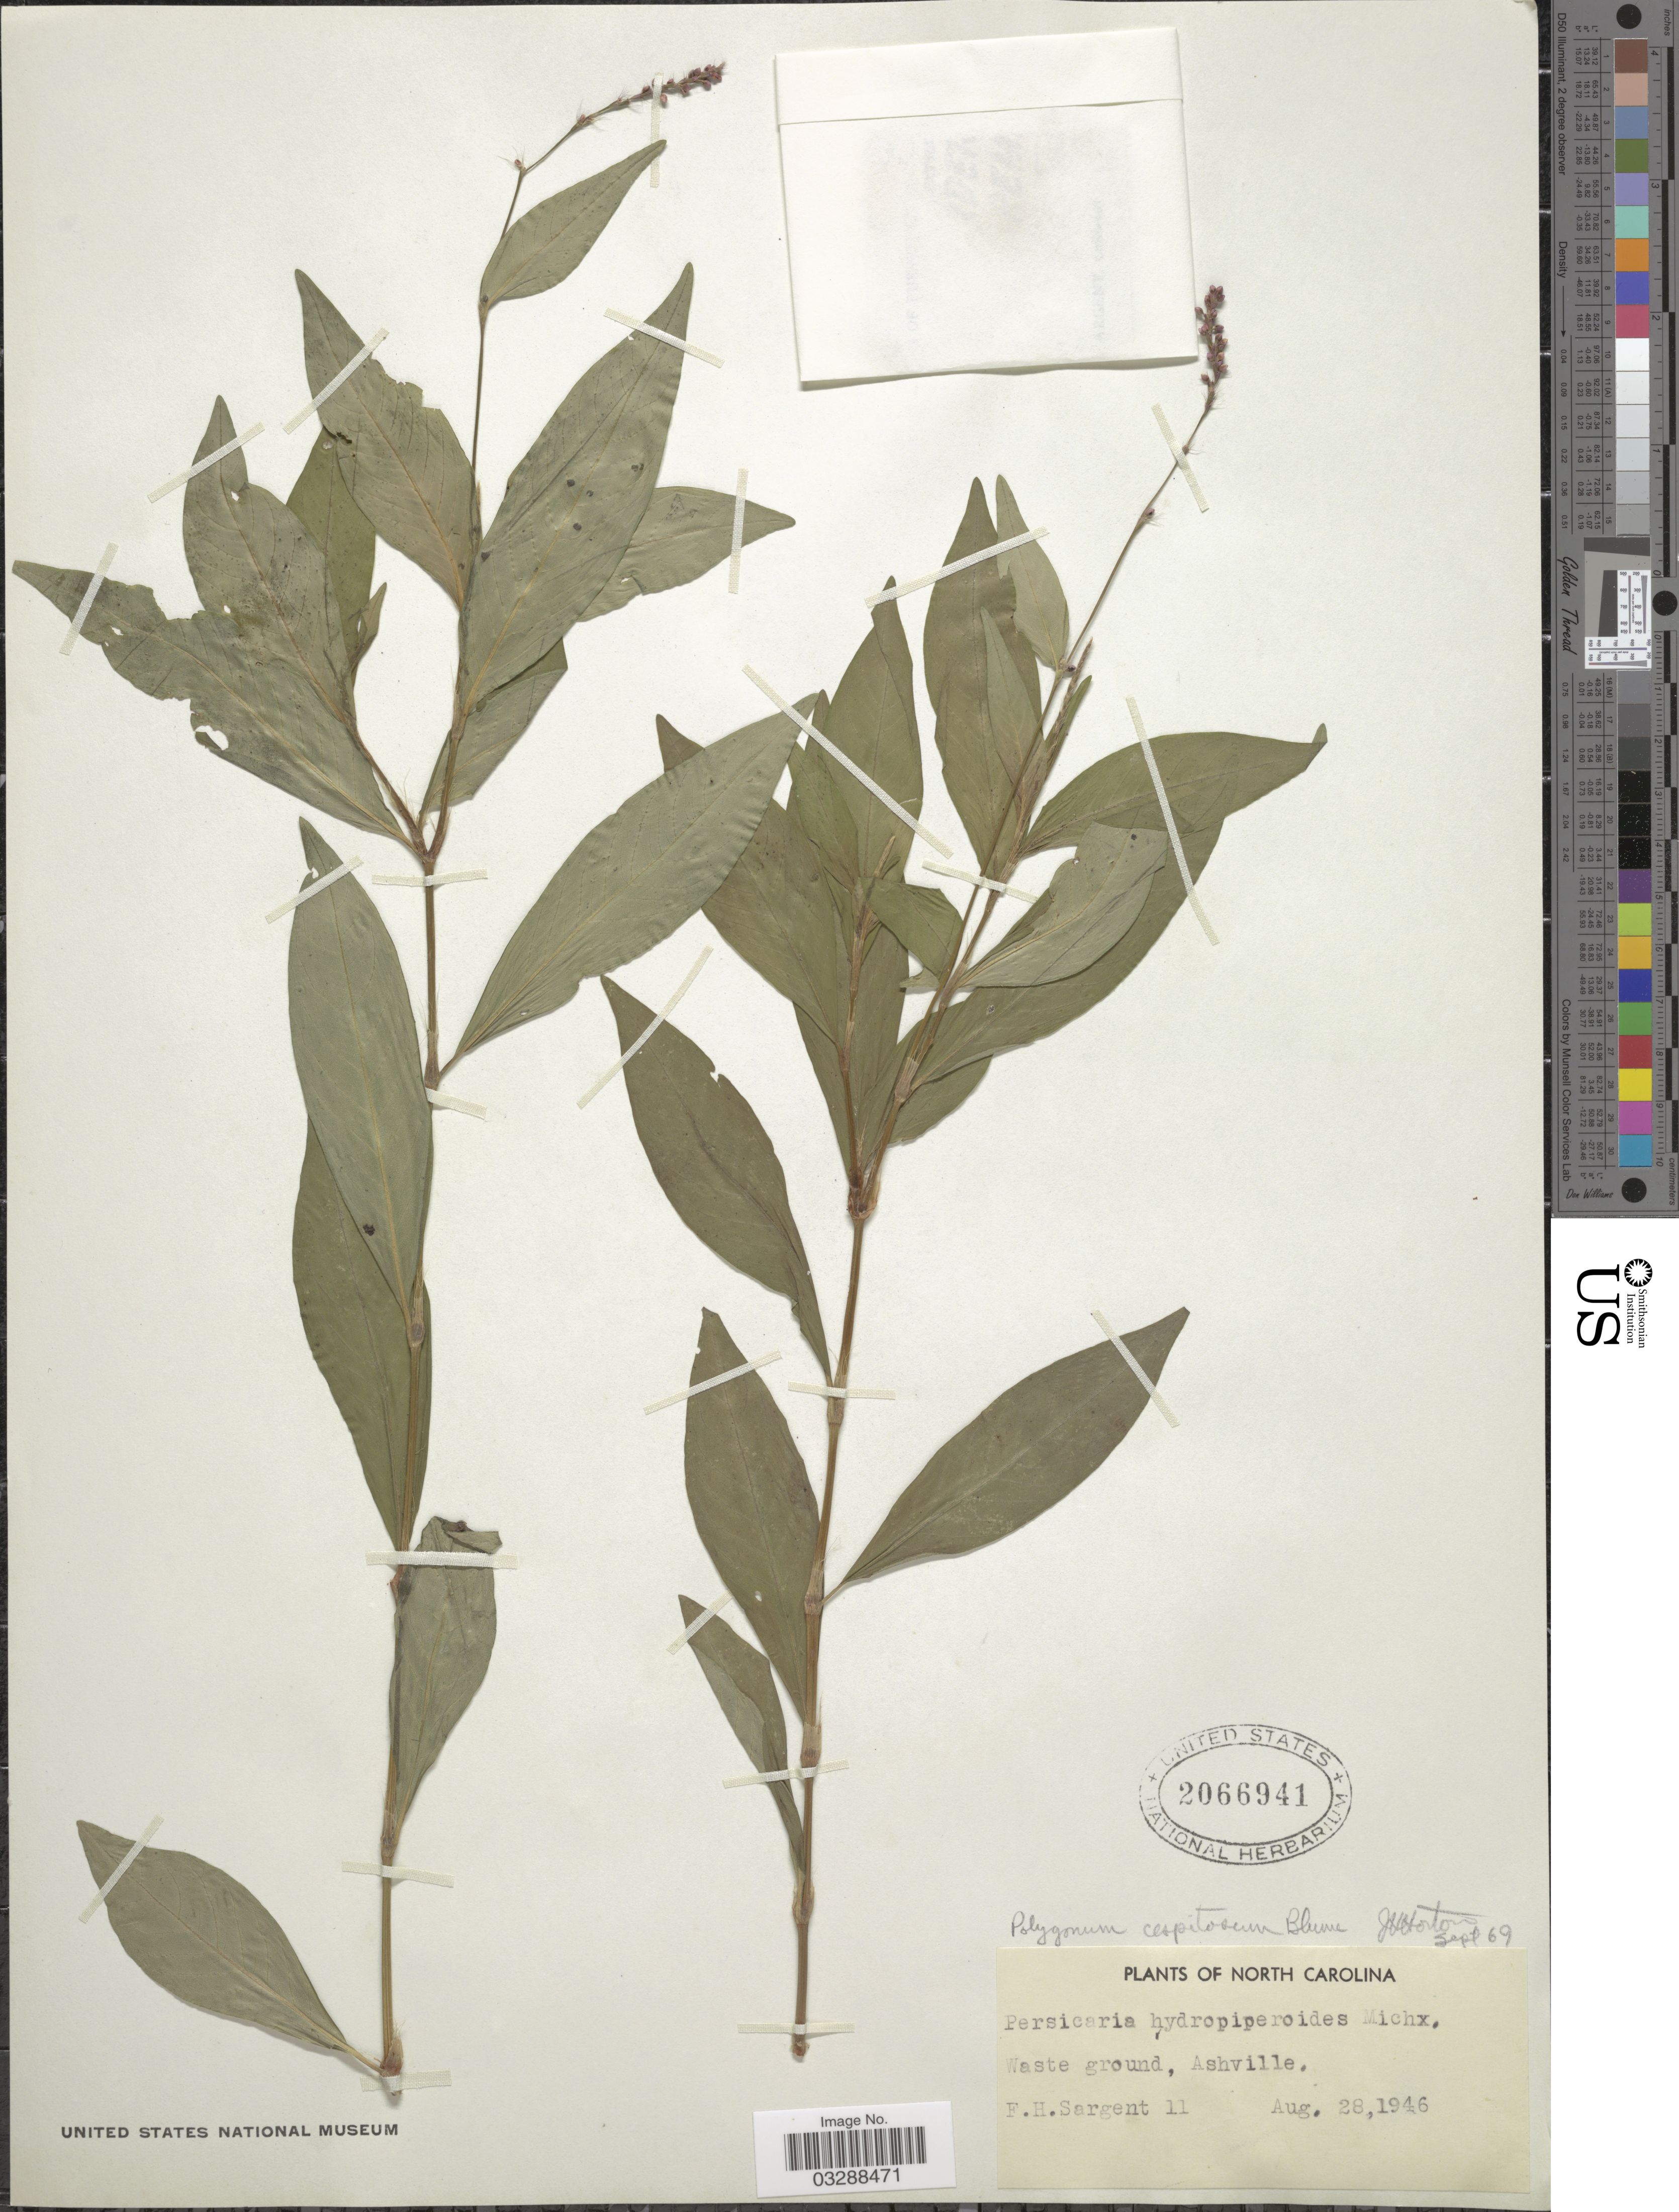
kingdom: Plantae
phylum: Tracheophyta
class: Magnoliopsida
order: Caryophyllales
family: Polygonaceae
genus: Persicaria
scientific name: Persicaria longiseta (Bruijn) Kitag.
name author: (Bruijn &) Kitag.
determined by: Atha, D. E.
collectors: F. H. Sargent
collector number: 11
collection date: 1946-08-28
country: United States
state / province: North Carolina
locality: Ashville.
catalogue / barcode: US 2066941